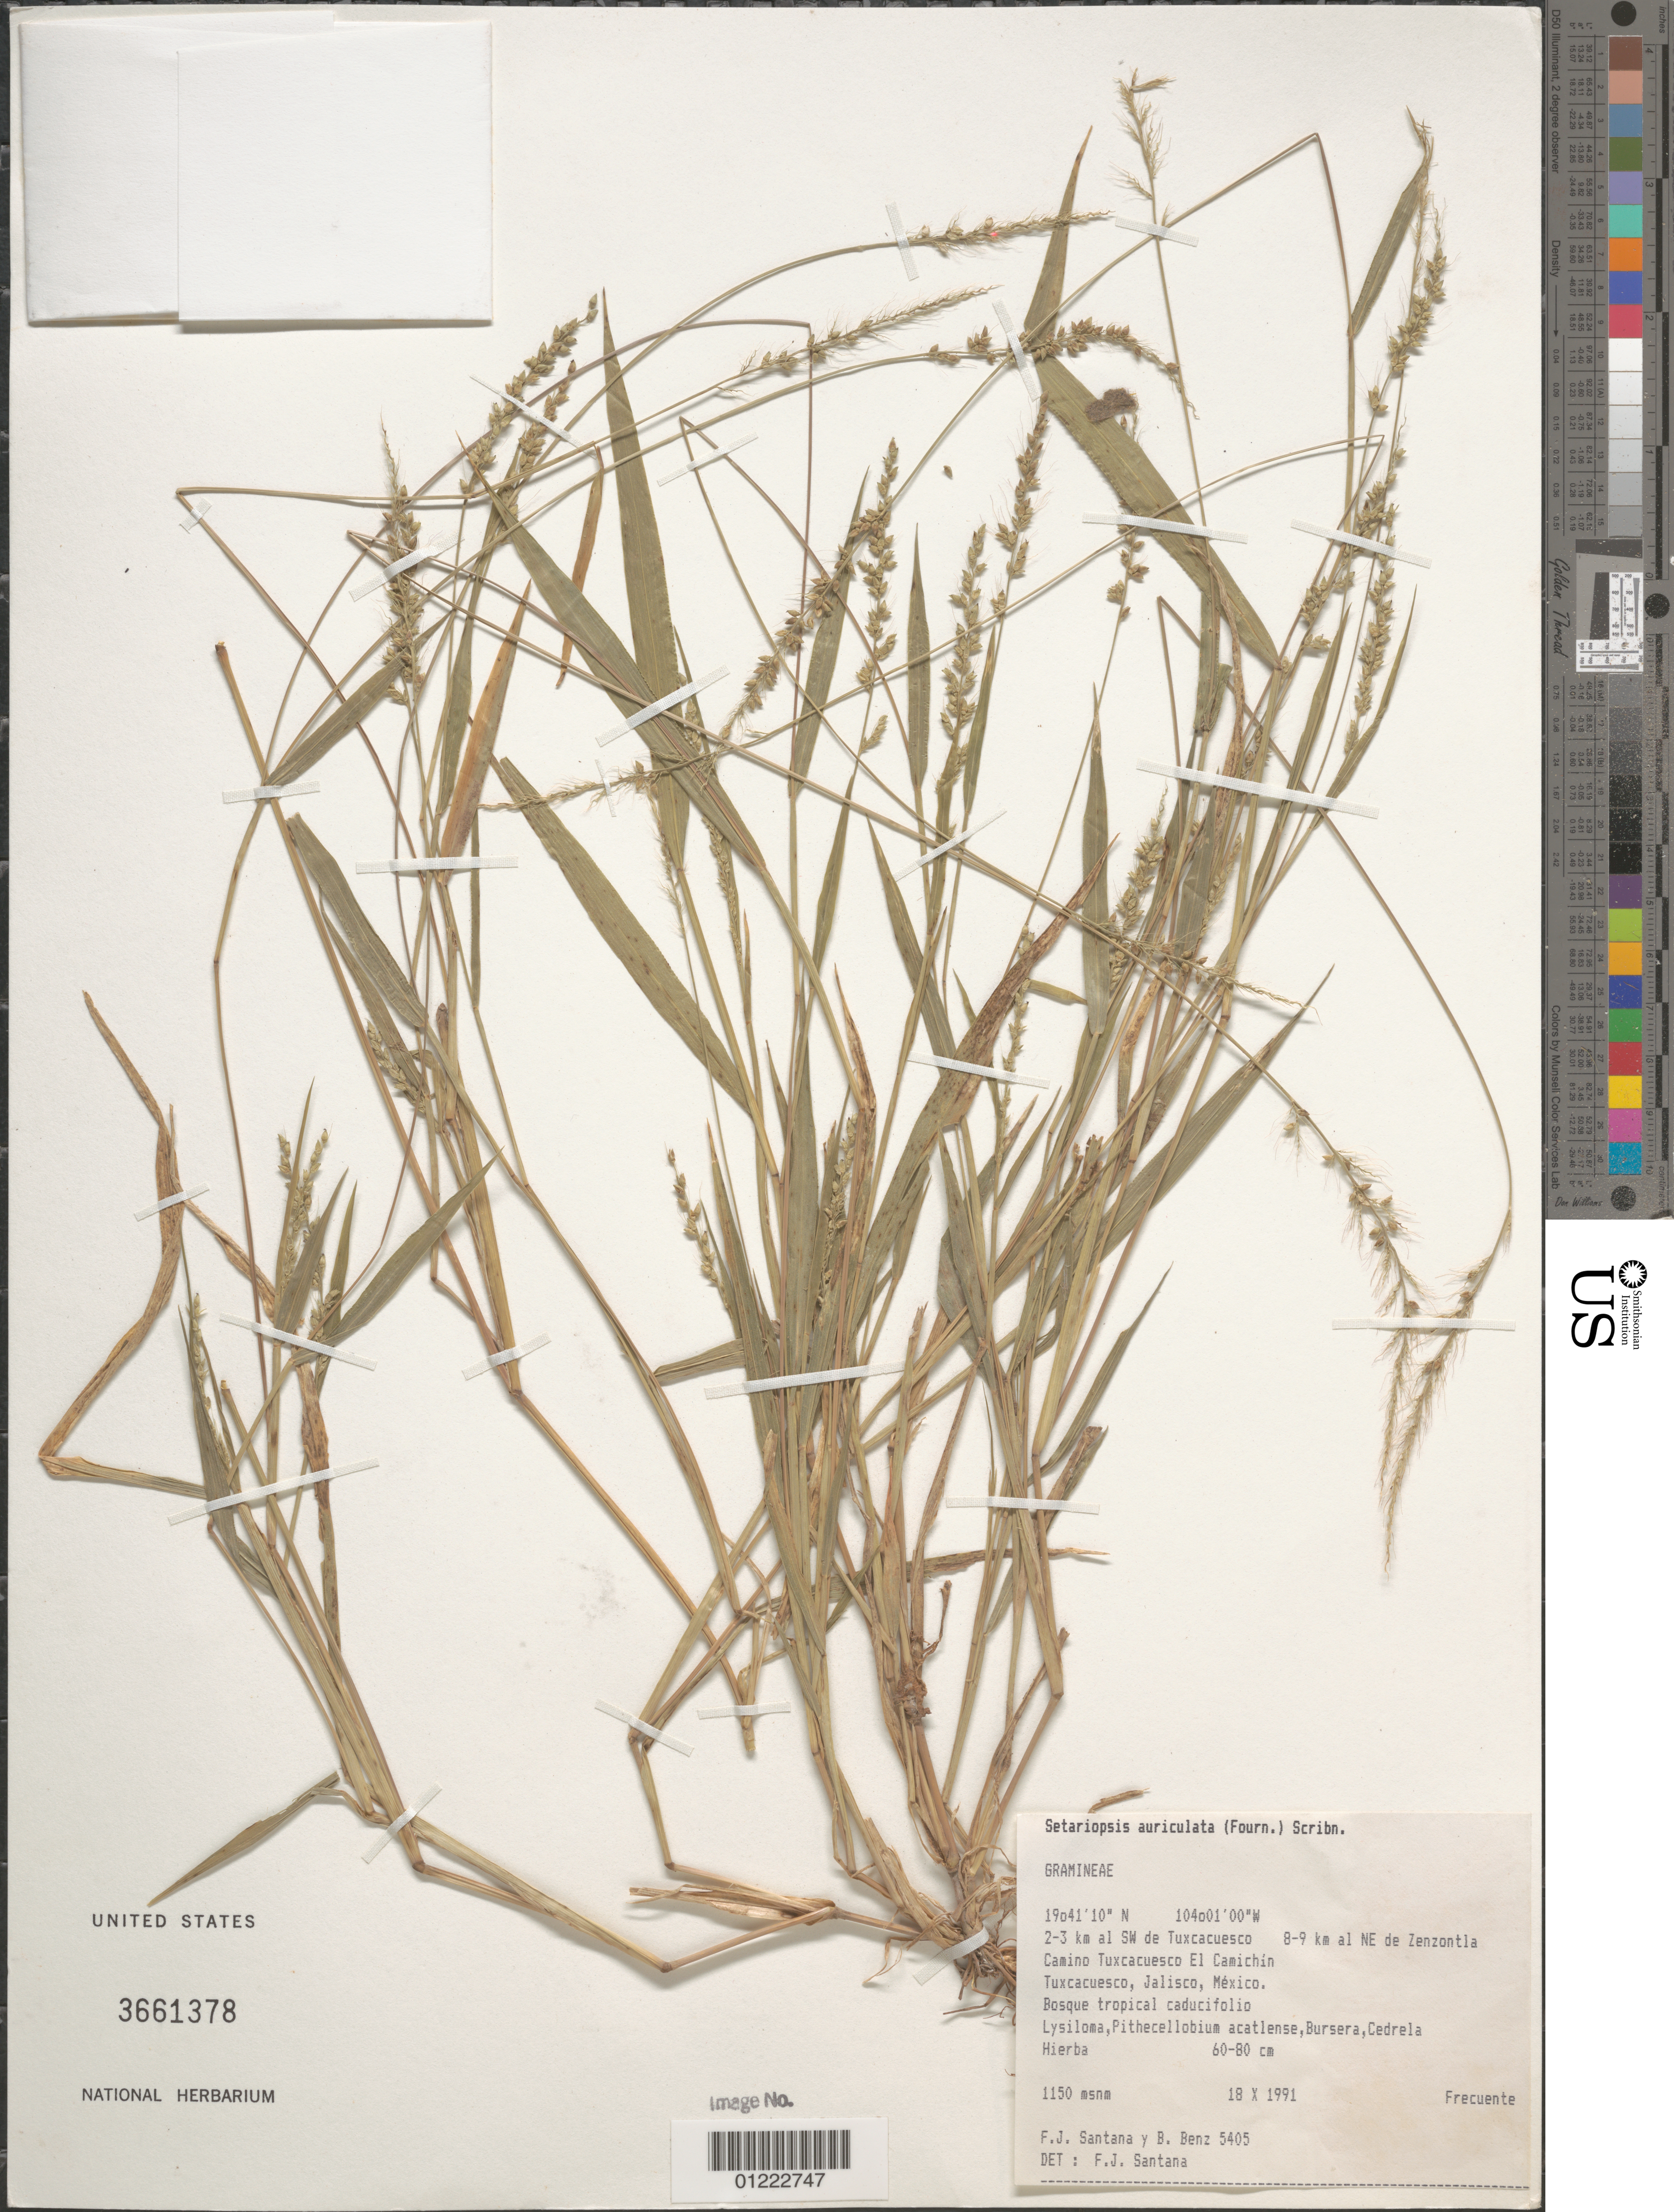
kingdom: Plantae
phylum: Tracheophyta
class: Liliopsida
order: Poales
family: Poaceae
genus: Setariopsis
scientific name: Setariopsis auriculata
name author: (E. Fourn.) Scribn.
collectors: F. J. Santana M. & B. Benz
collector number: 5405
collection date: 1991-10-18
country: Mexico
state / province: Jalisco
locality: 2-3 km al SW de Tuxcacuesco 8-9 km al NE de Zenzontla, Camino Tuxcacuesco, El Camichin. Tuxcacuesco.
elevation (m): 1150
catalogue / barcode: US 3661378